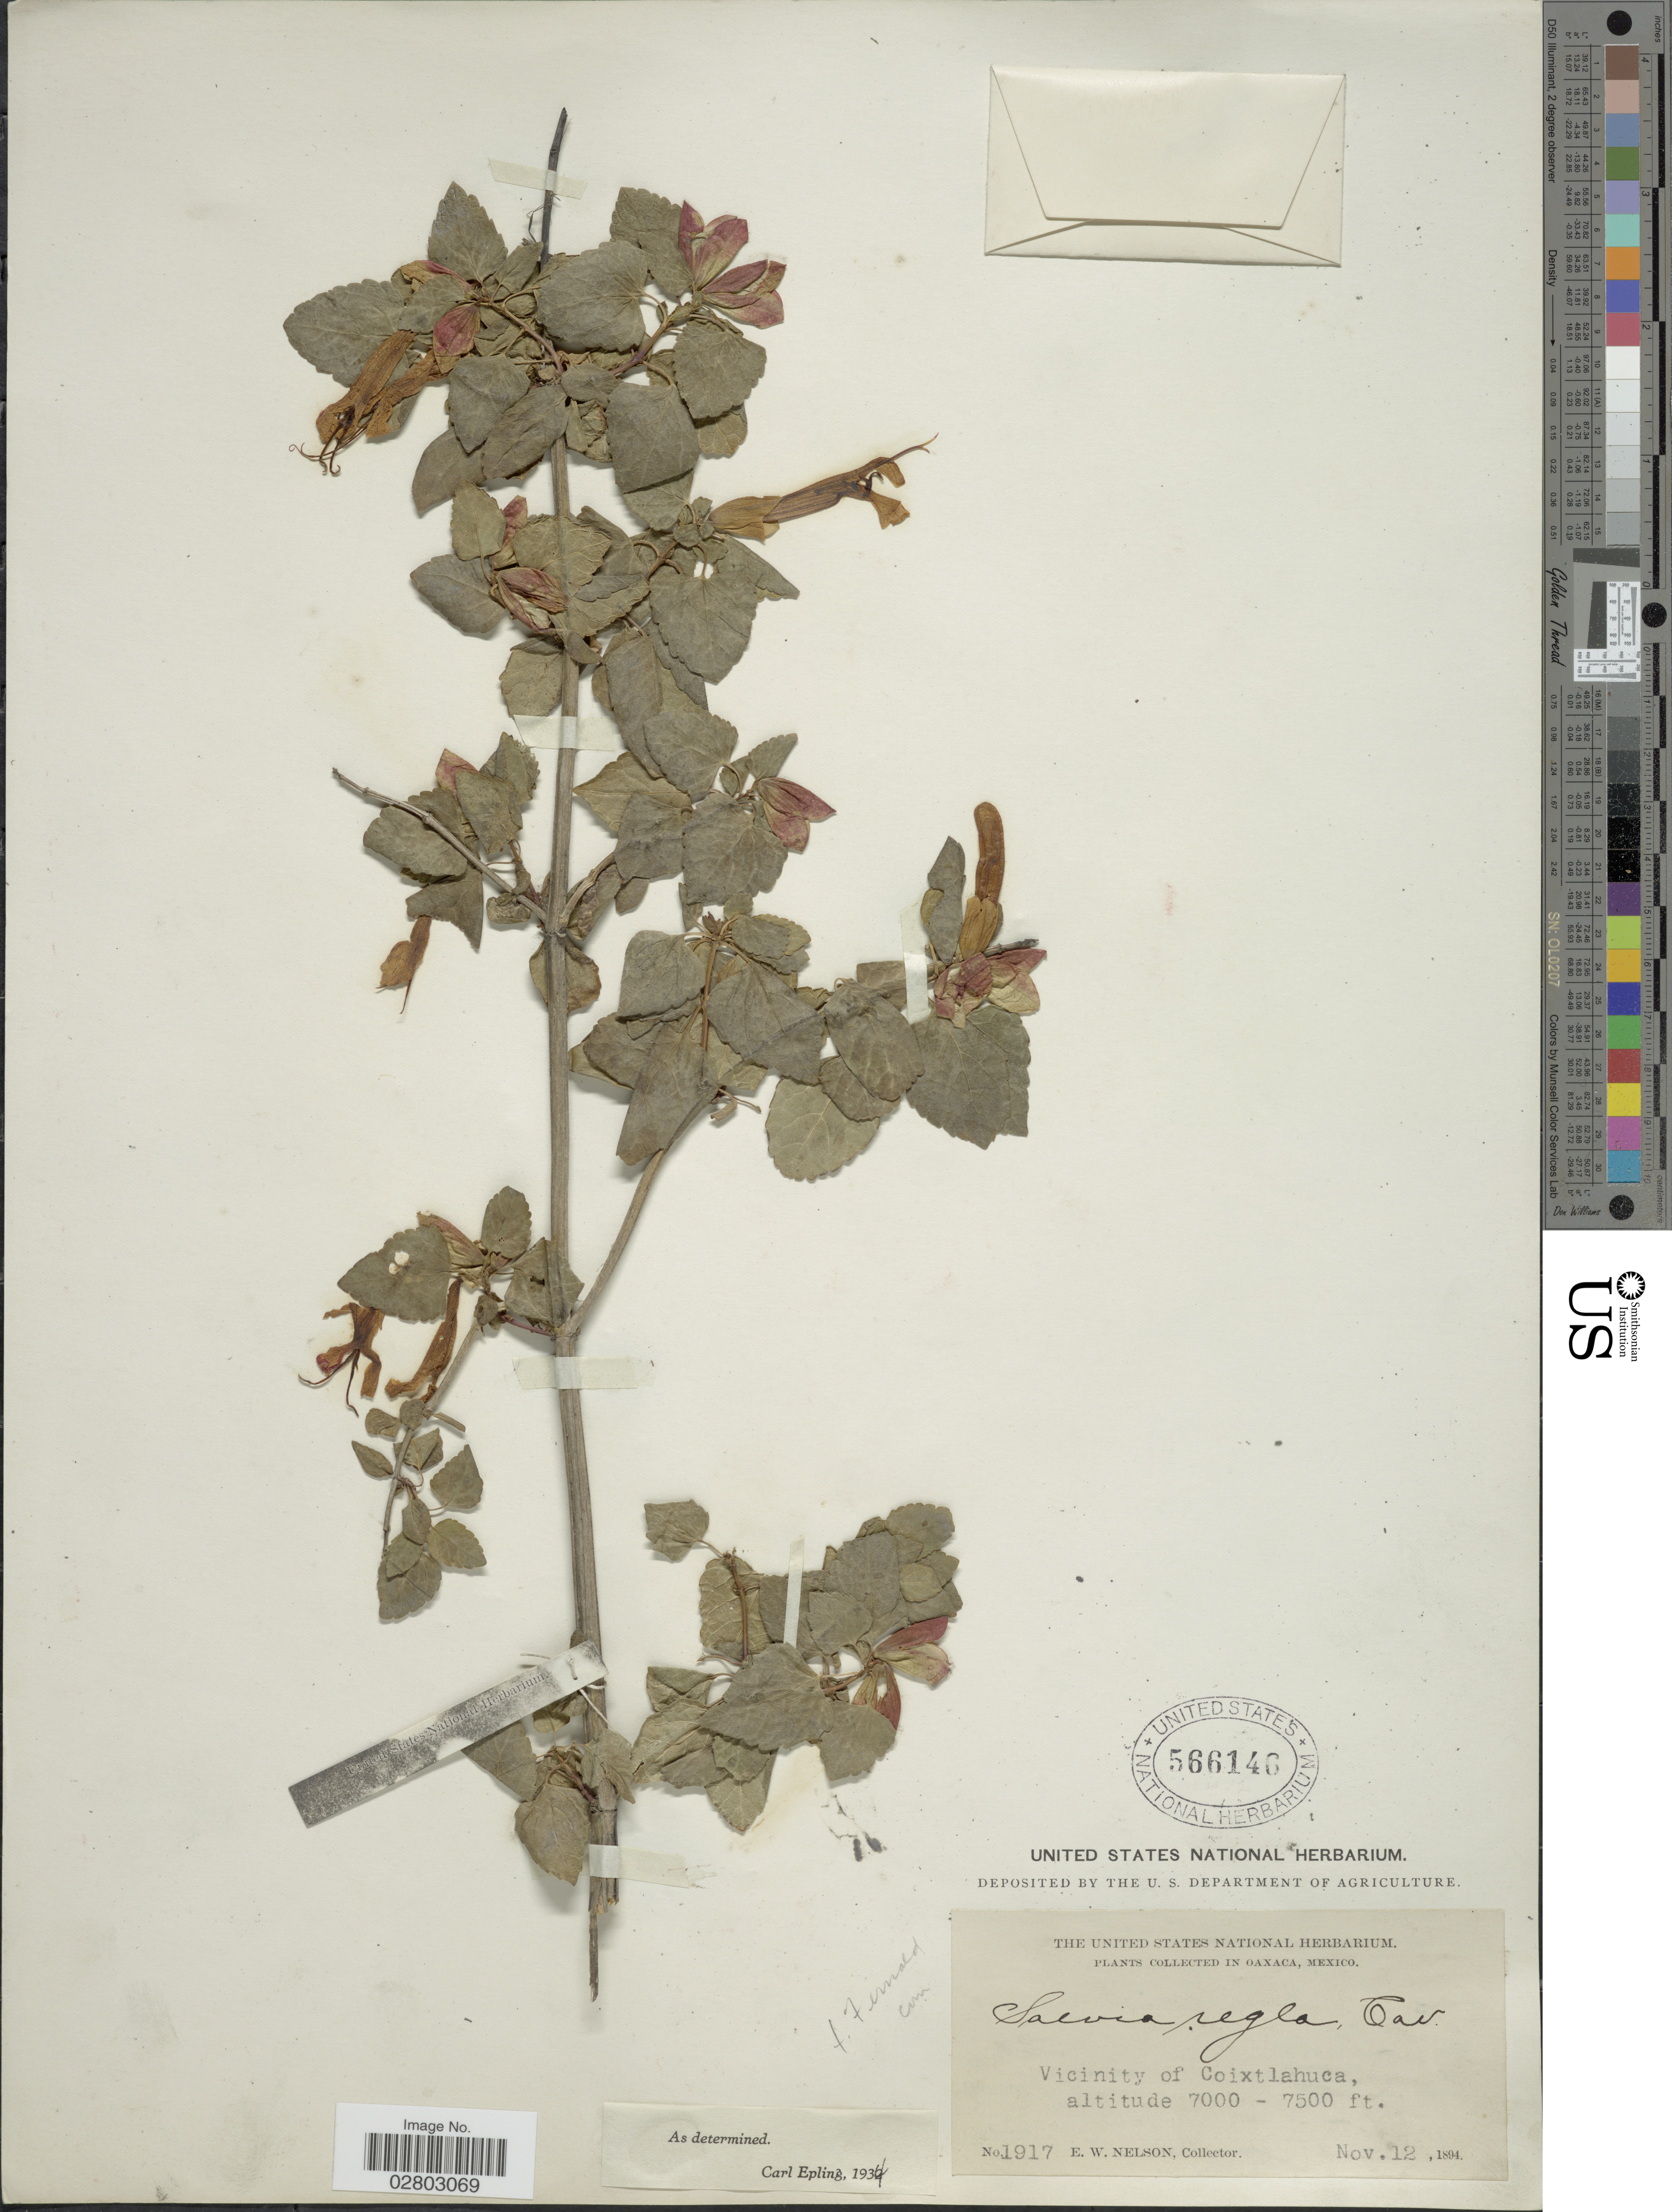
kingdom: Plantae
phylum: Tracheophyta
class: Magnoliopsida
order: Lamiales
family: Lamiaceae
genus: Salvia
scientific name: Salvia regla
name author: Cav.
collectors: E. W. Nelson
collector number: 1917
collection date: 1894-11-12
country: Mexico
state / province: Oaxaca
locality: Vicinity of Coixtlahuca.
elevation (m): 2134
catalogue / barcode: US 566146